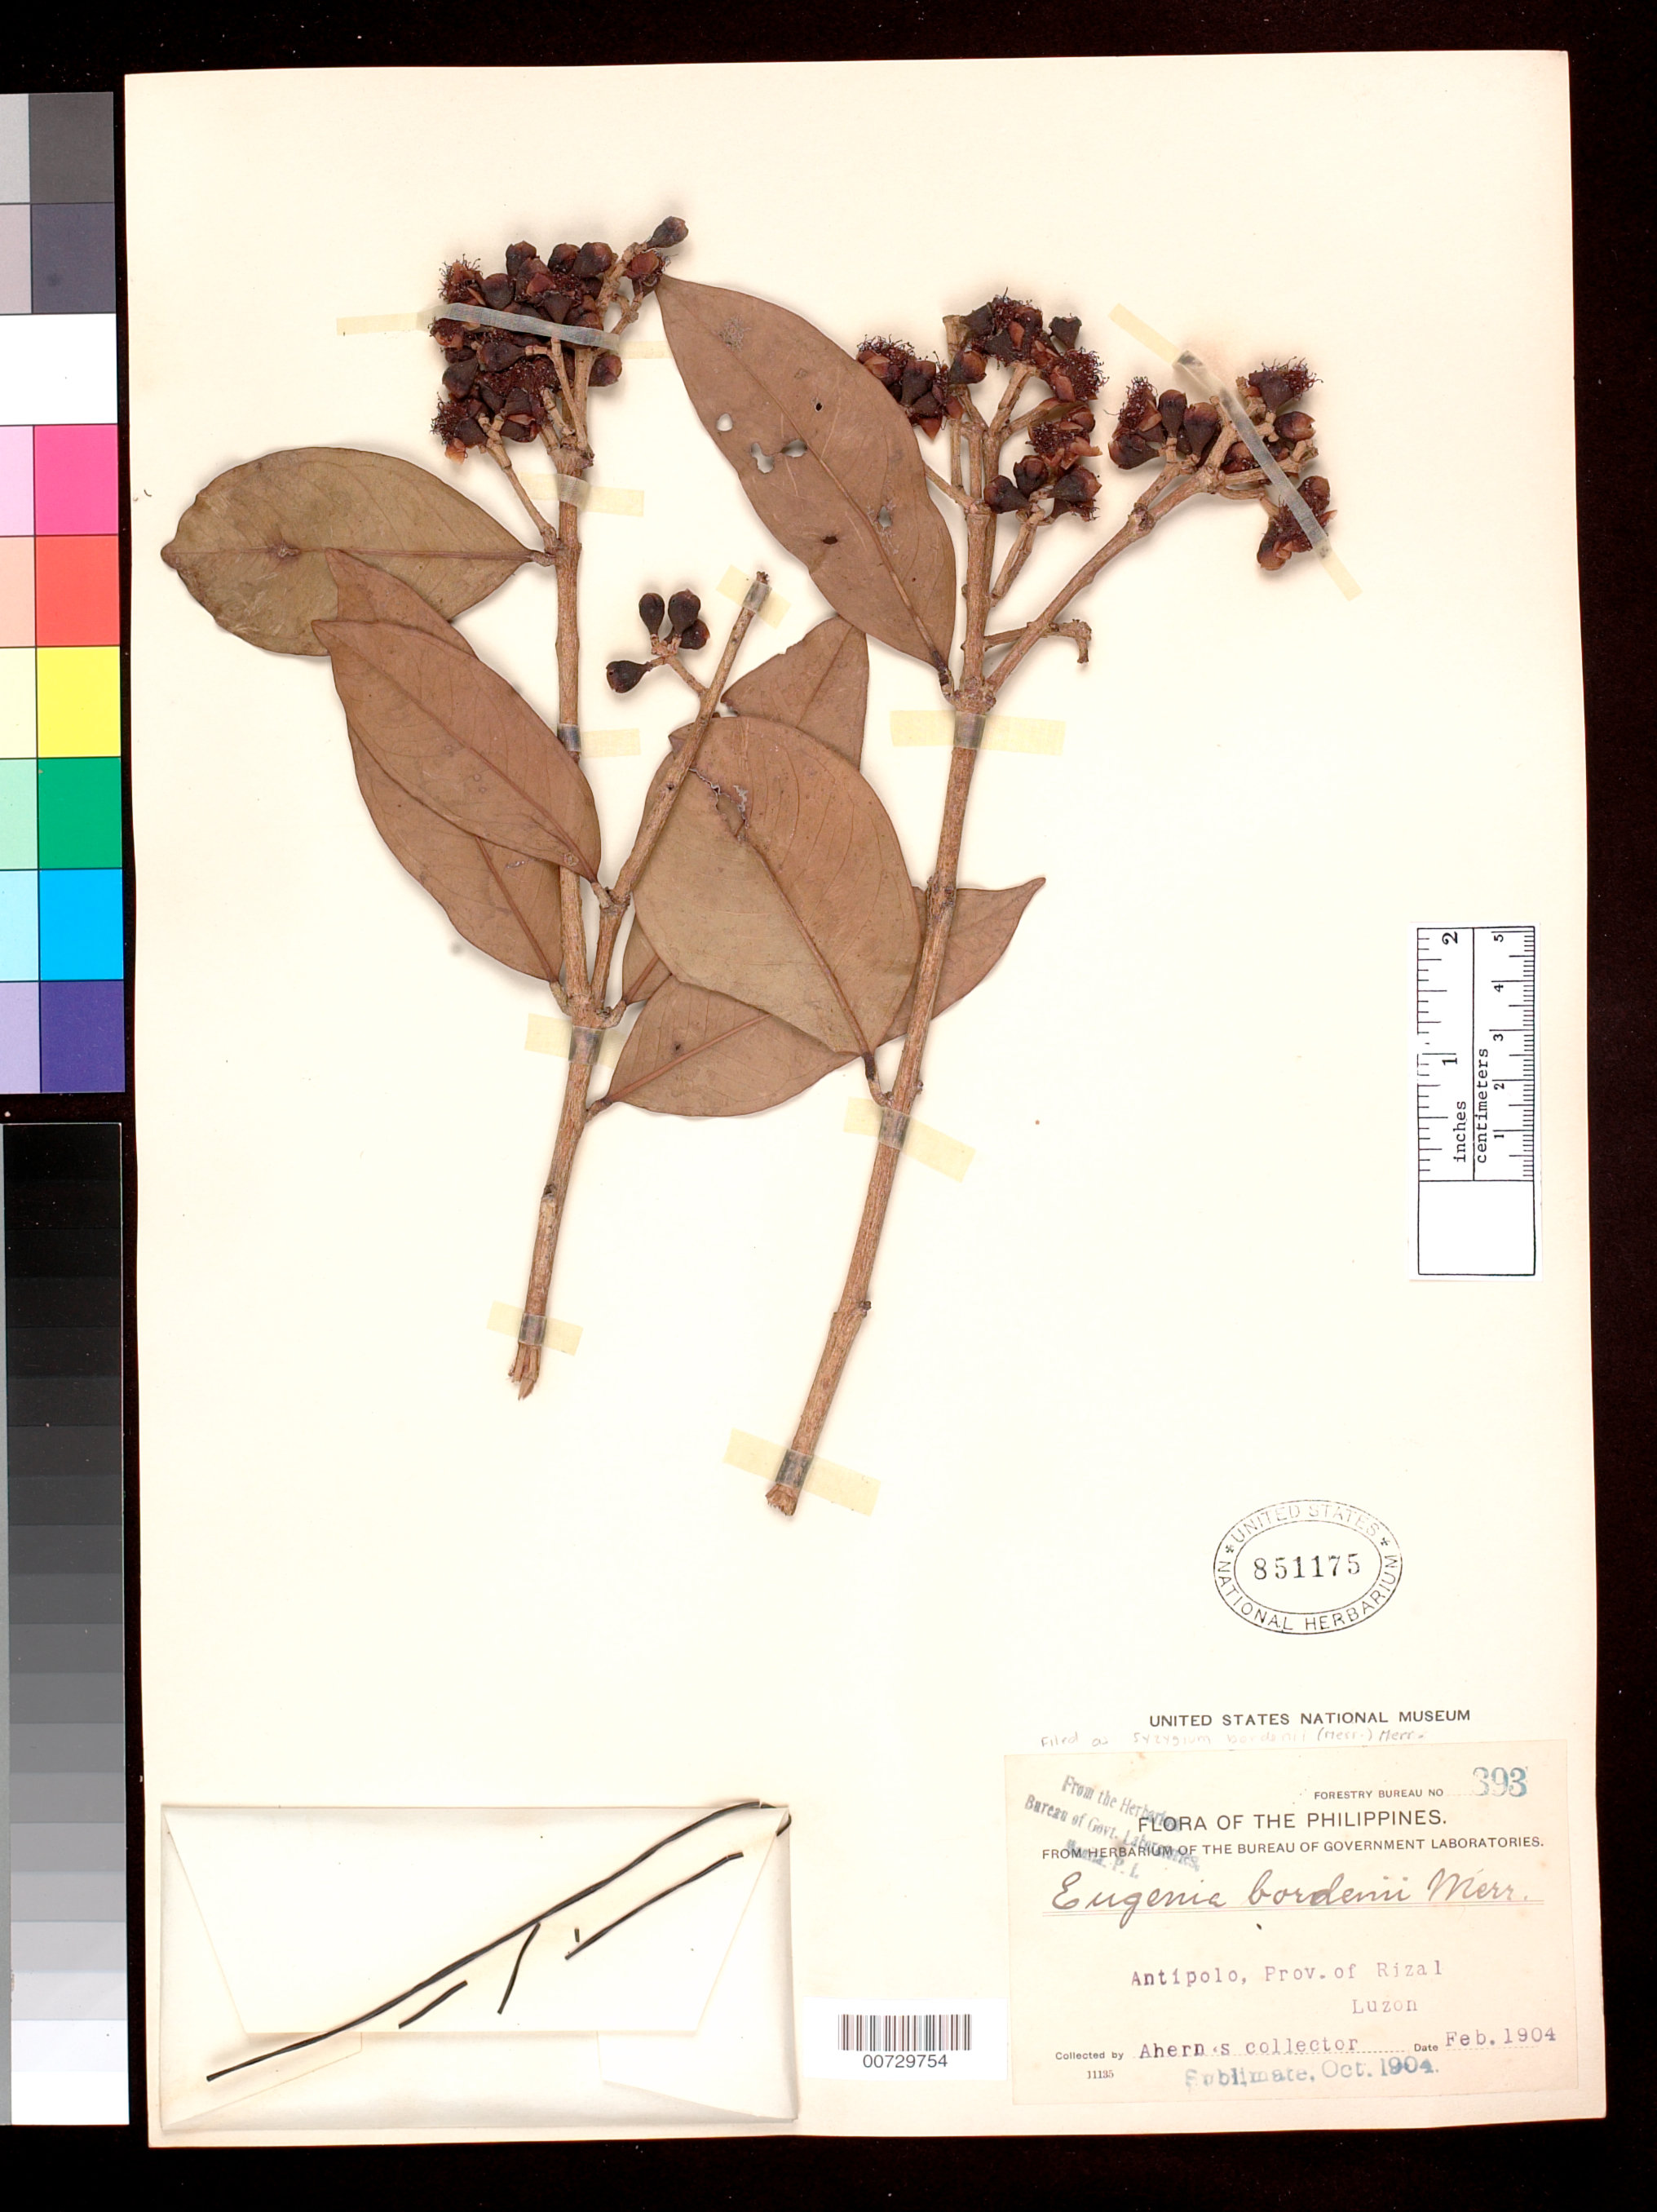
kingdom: Plantae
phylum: Tracheophyta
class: Magnoliopsida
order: Myrtales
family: Myrtaceae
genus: Syzygium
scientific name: Syzygium bordenii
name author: (Merr.) Merr.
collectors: Ahern's collector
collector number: For. Bur. 393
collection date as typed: Feb 1904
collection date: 1904-02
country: Philippines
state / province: Calabarzon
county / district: Rizal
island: Luzon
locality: Antipolo.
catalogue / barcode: US 851175